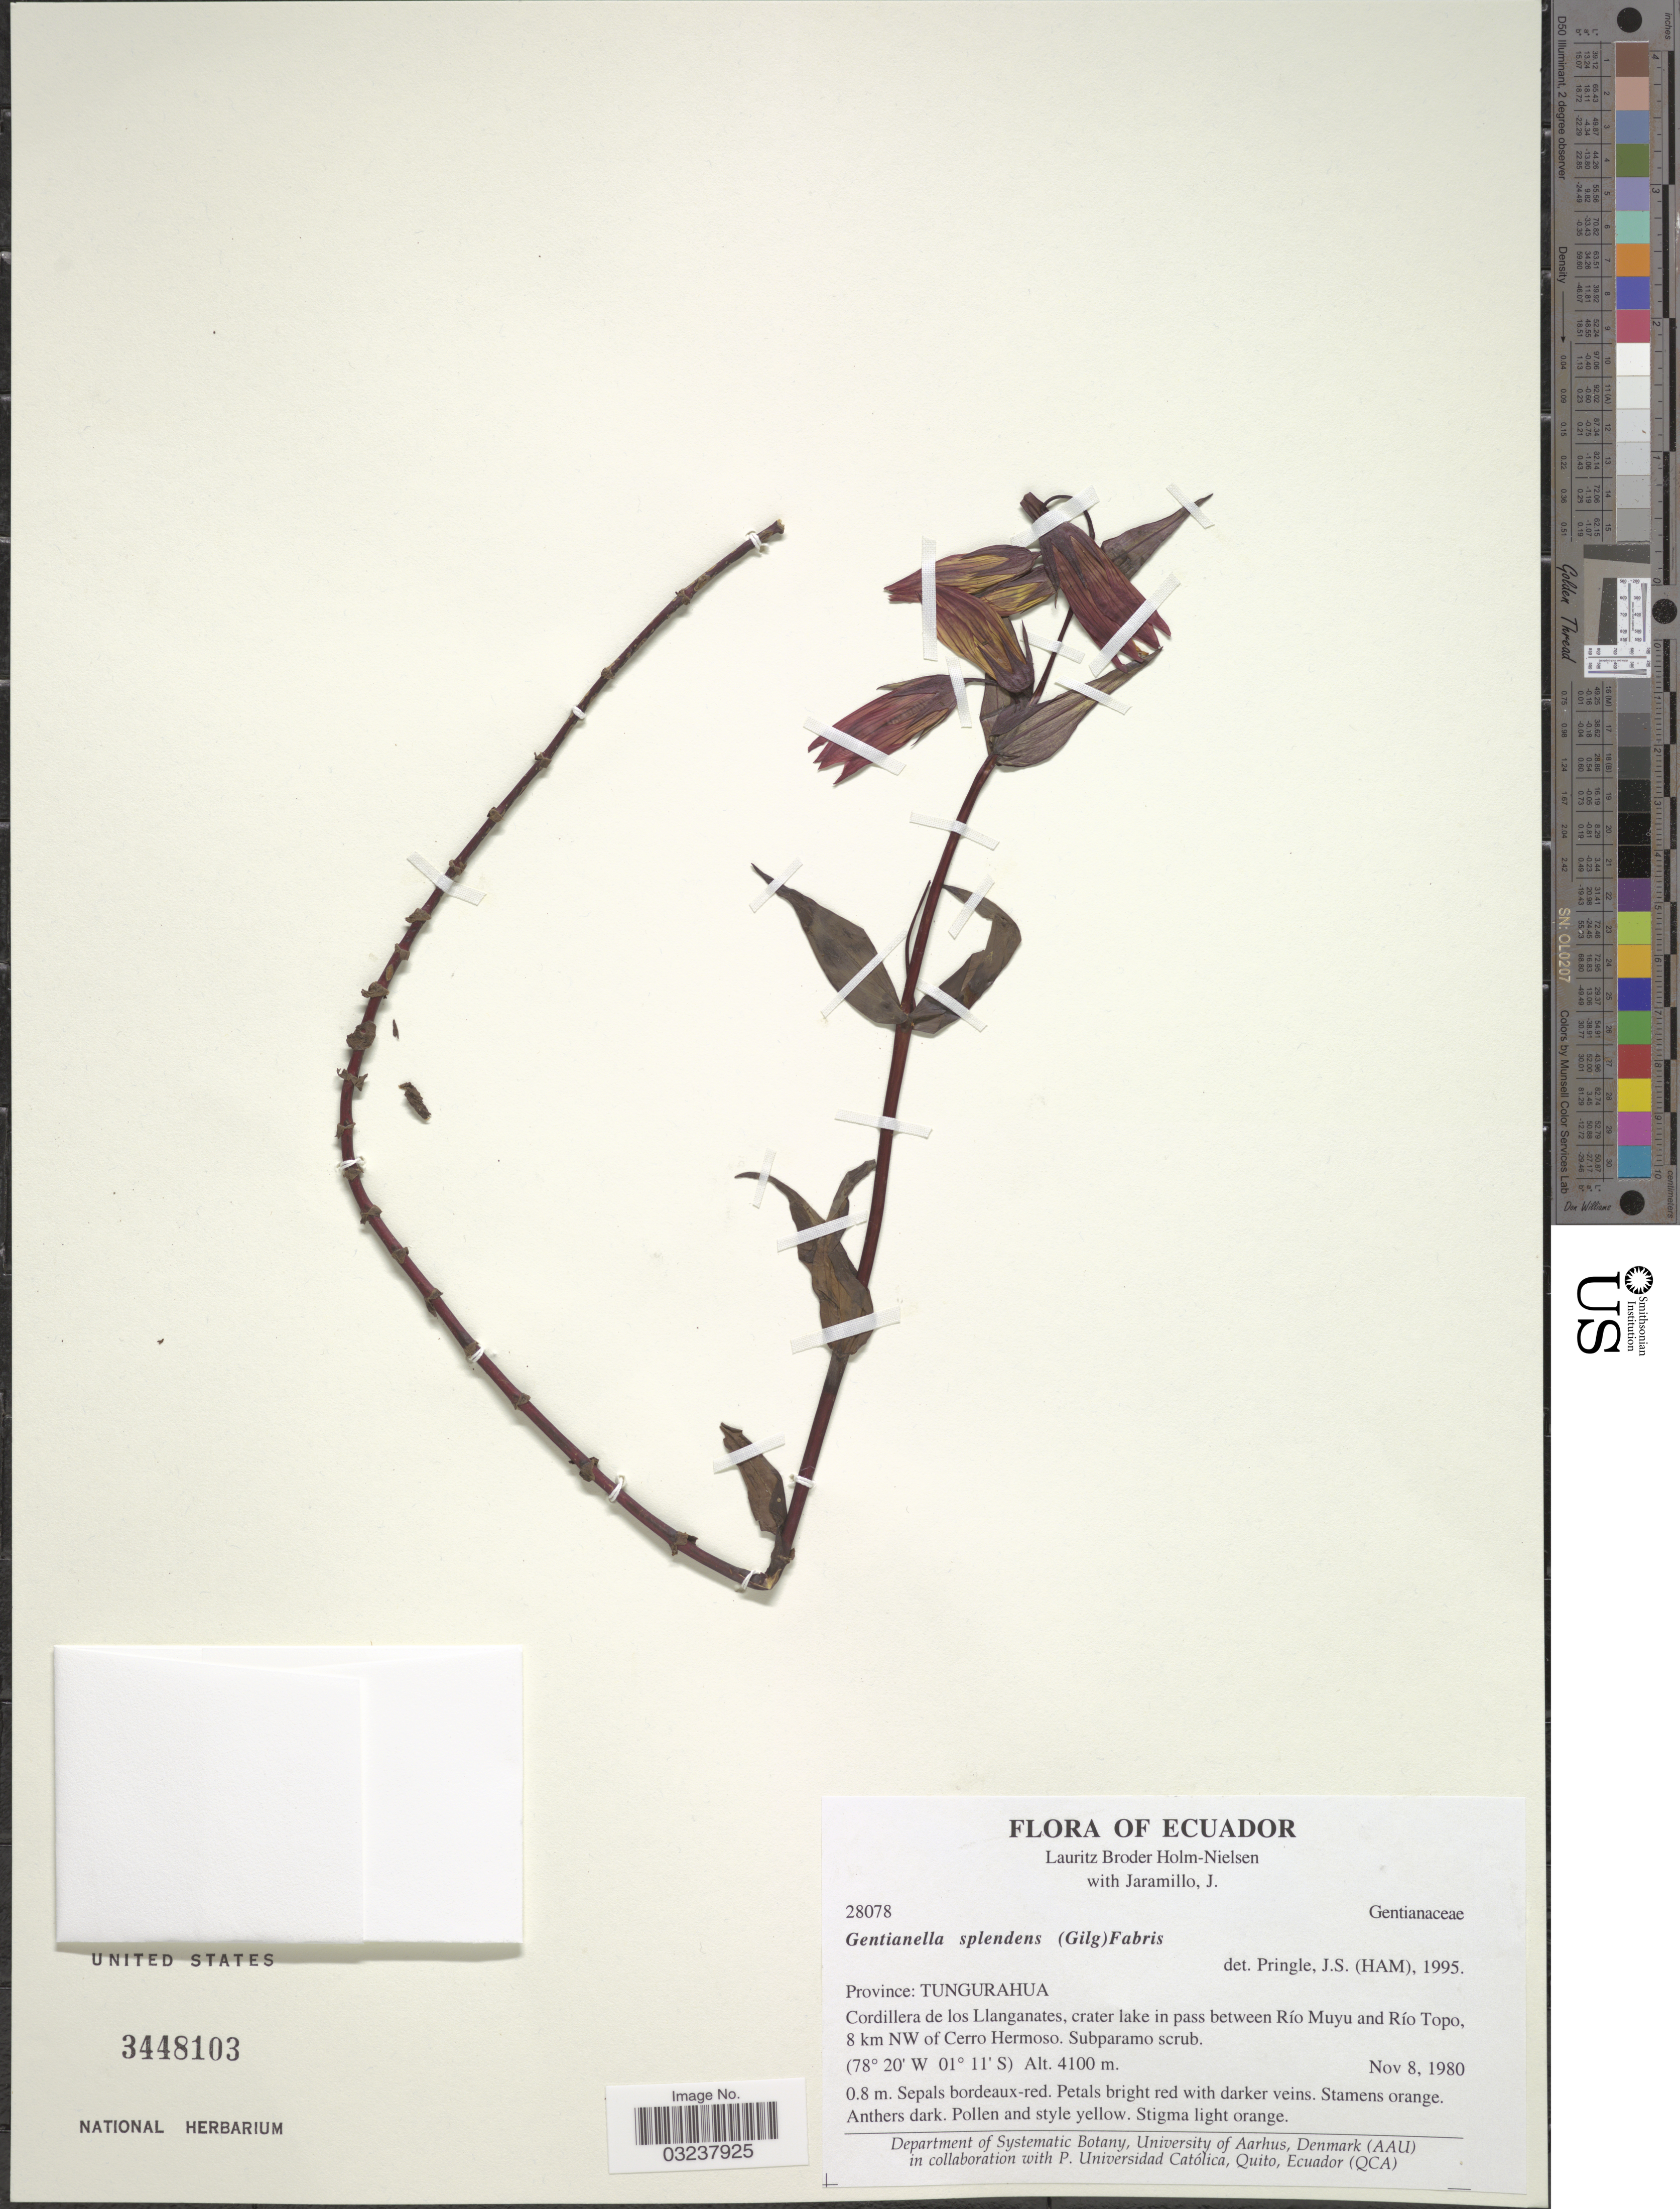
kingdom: Plantae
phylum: Tracheophyta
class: Magnoliopsida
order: Gentianales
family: Gentianaceae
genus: Gentianella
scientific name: Gentianella splendens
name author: (Gilg) Fabris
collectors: L. B. Holm-Nielsen & J. Jaramillo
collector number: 28078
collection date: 1980-11-08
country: Ecuador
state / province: Tungurahua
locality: Cordillera de los Llanganates, crater lake in pass between Río Muyu and Río Topo, 8 km NW of Cerro Hermoso.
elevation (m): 4100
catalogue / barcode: US 3448103